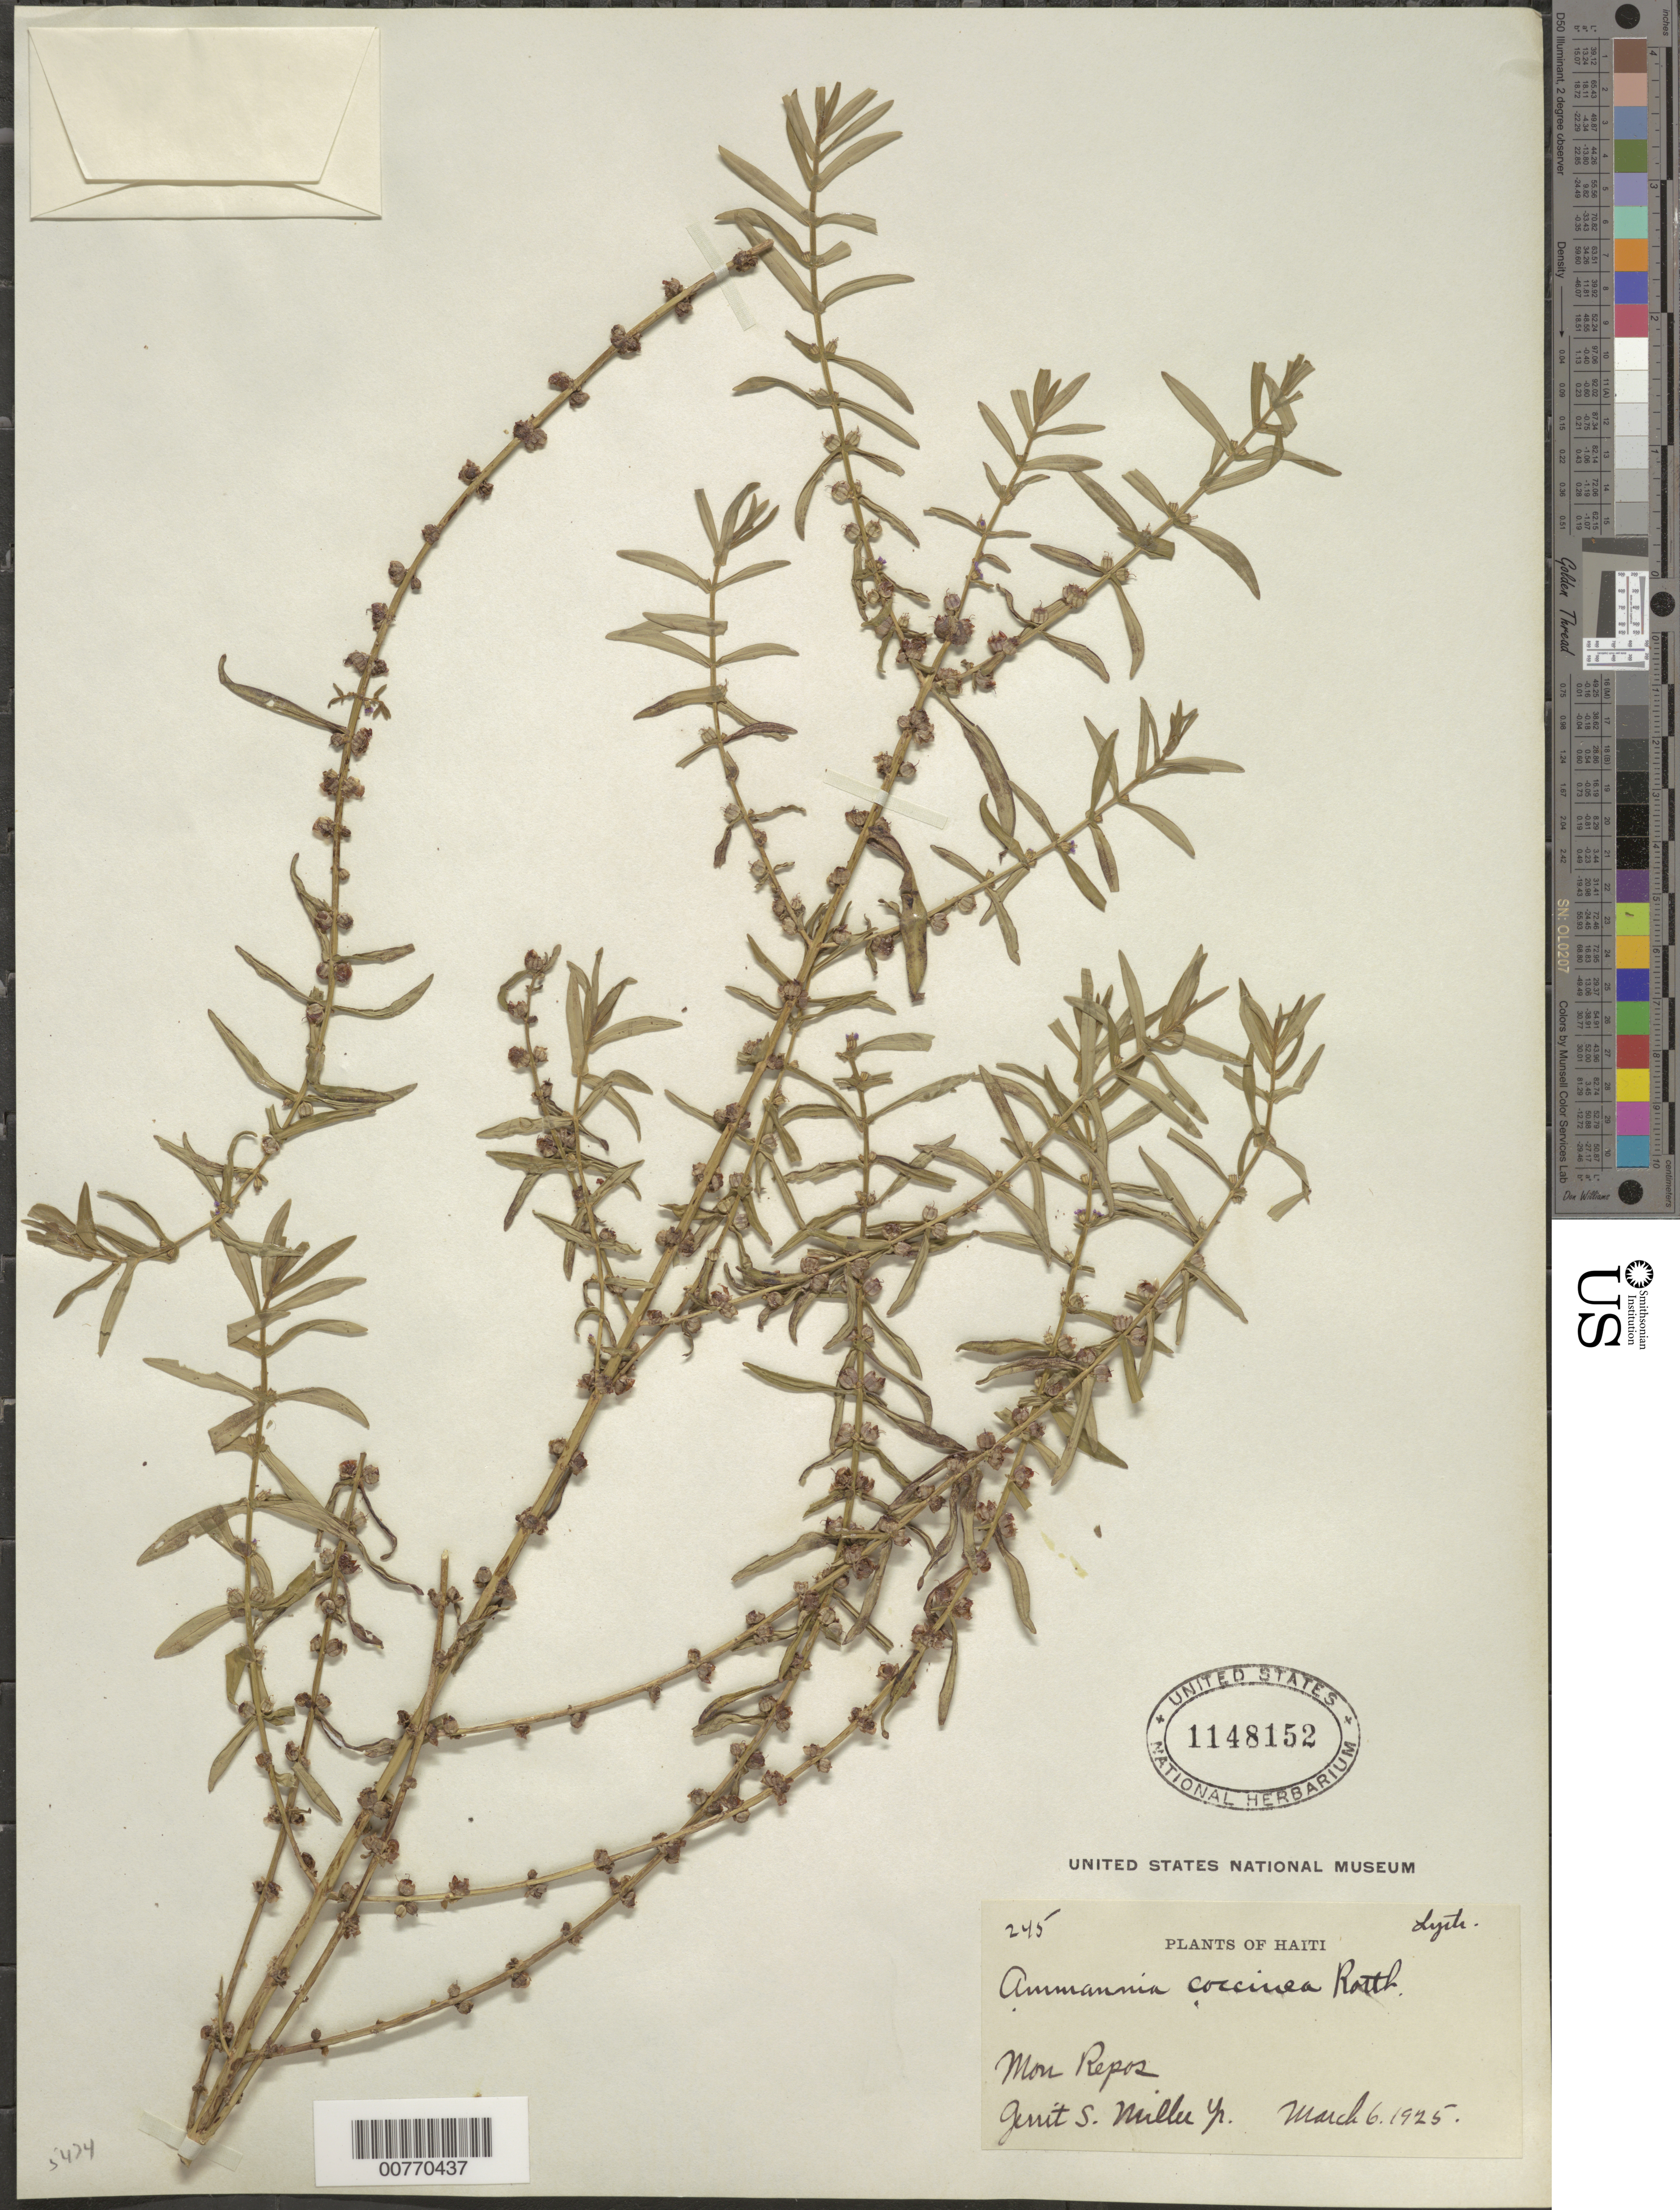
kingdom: Plantae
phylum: Tracheophyta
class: Magnoliopsida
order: Myrtales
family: Lythraceae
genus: Ammannia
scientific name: Ammannia coccinea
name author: Rottb.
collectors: G. S. Miller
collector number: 245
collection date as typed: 06 Mar 1925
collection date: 1925-03-06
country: Haiti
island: Hispaniola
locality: Mon Repos.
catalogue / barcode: US 1148152